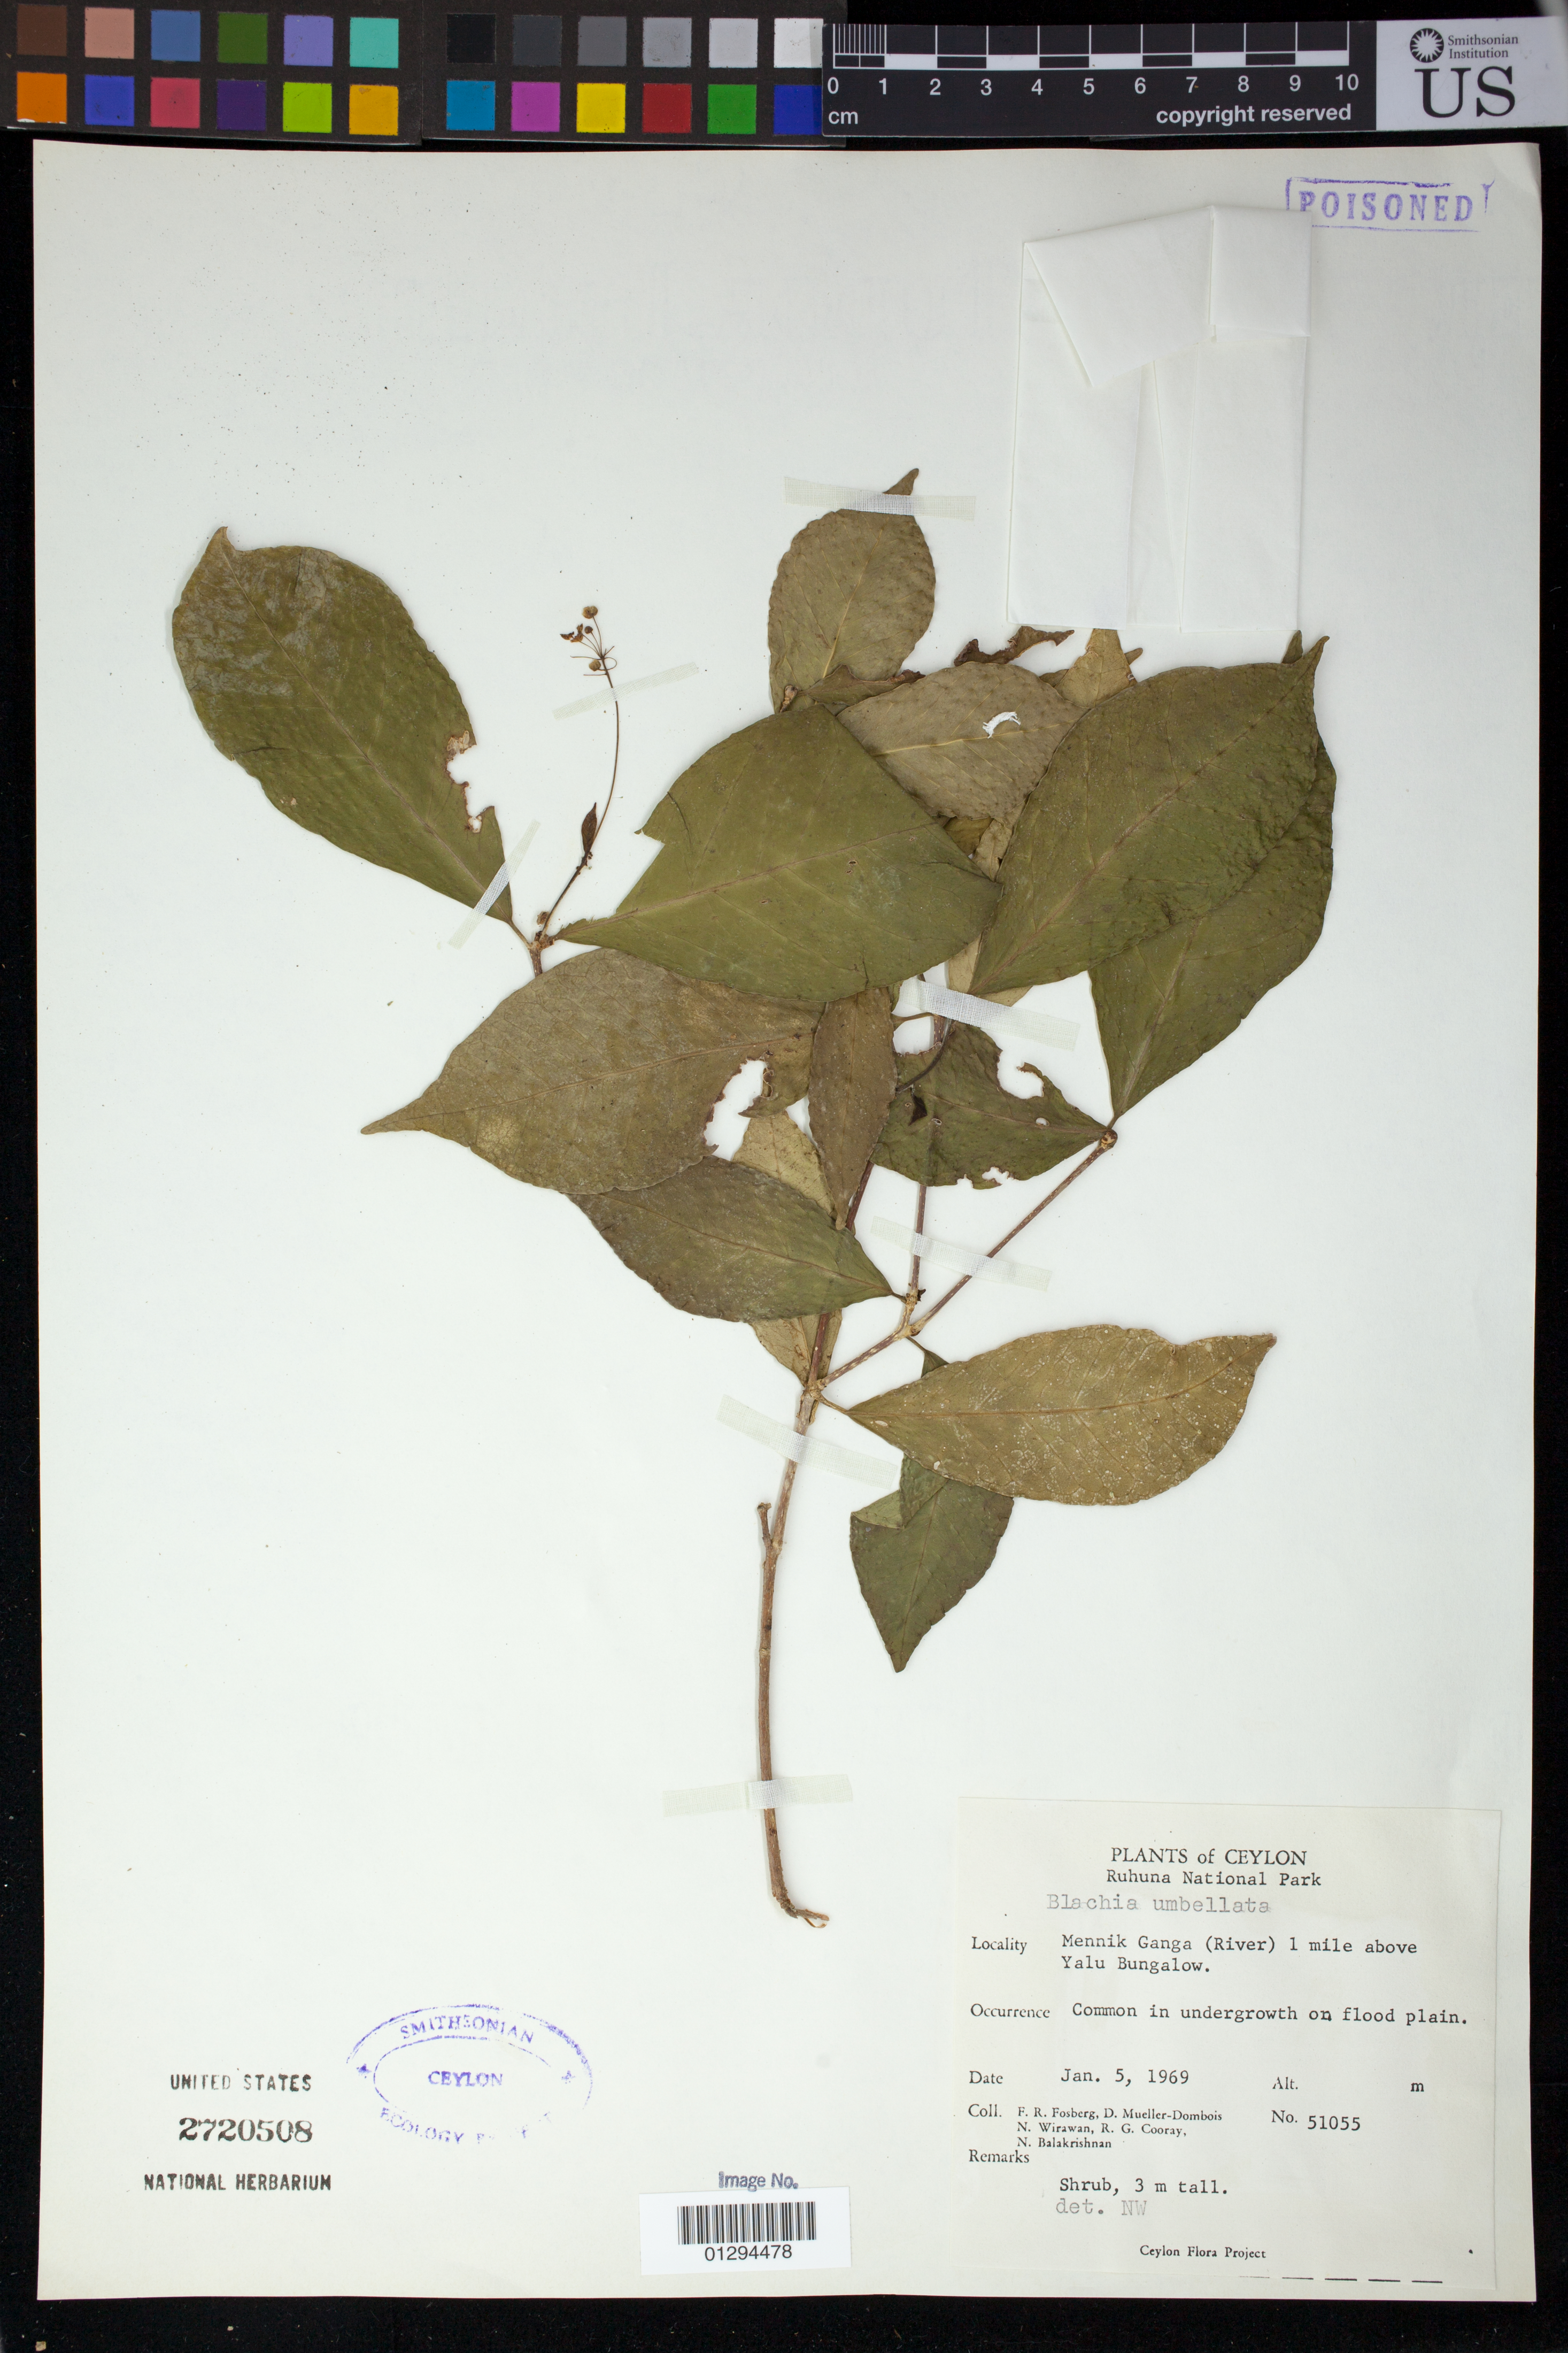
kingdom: Plantae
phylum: Tracheophyta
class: Magnoliopsida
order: Malpighiales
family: Euphorbiaceae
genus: Blachia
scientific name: Blachia umbellata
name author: (Willd.) Baill.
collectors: F. R. Fosberg, D. Mueller-Dombois, N. Wirawan, R. Cooray & N. Balakrishnan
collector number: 51055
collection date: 1969-01-05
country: Sri Lanka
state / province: Southern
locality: Ruhuna National Park Mennik Ganga (River) 1 mile above Yalu Bungalow.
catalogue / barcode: US 2720508